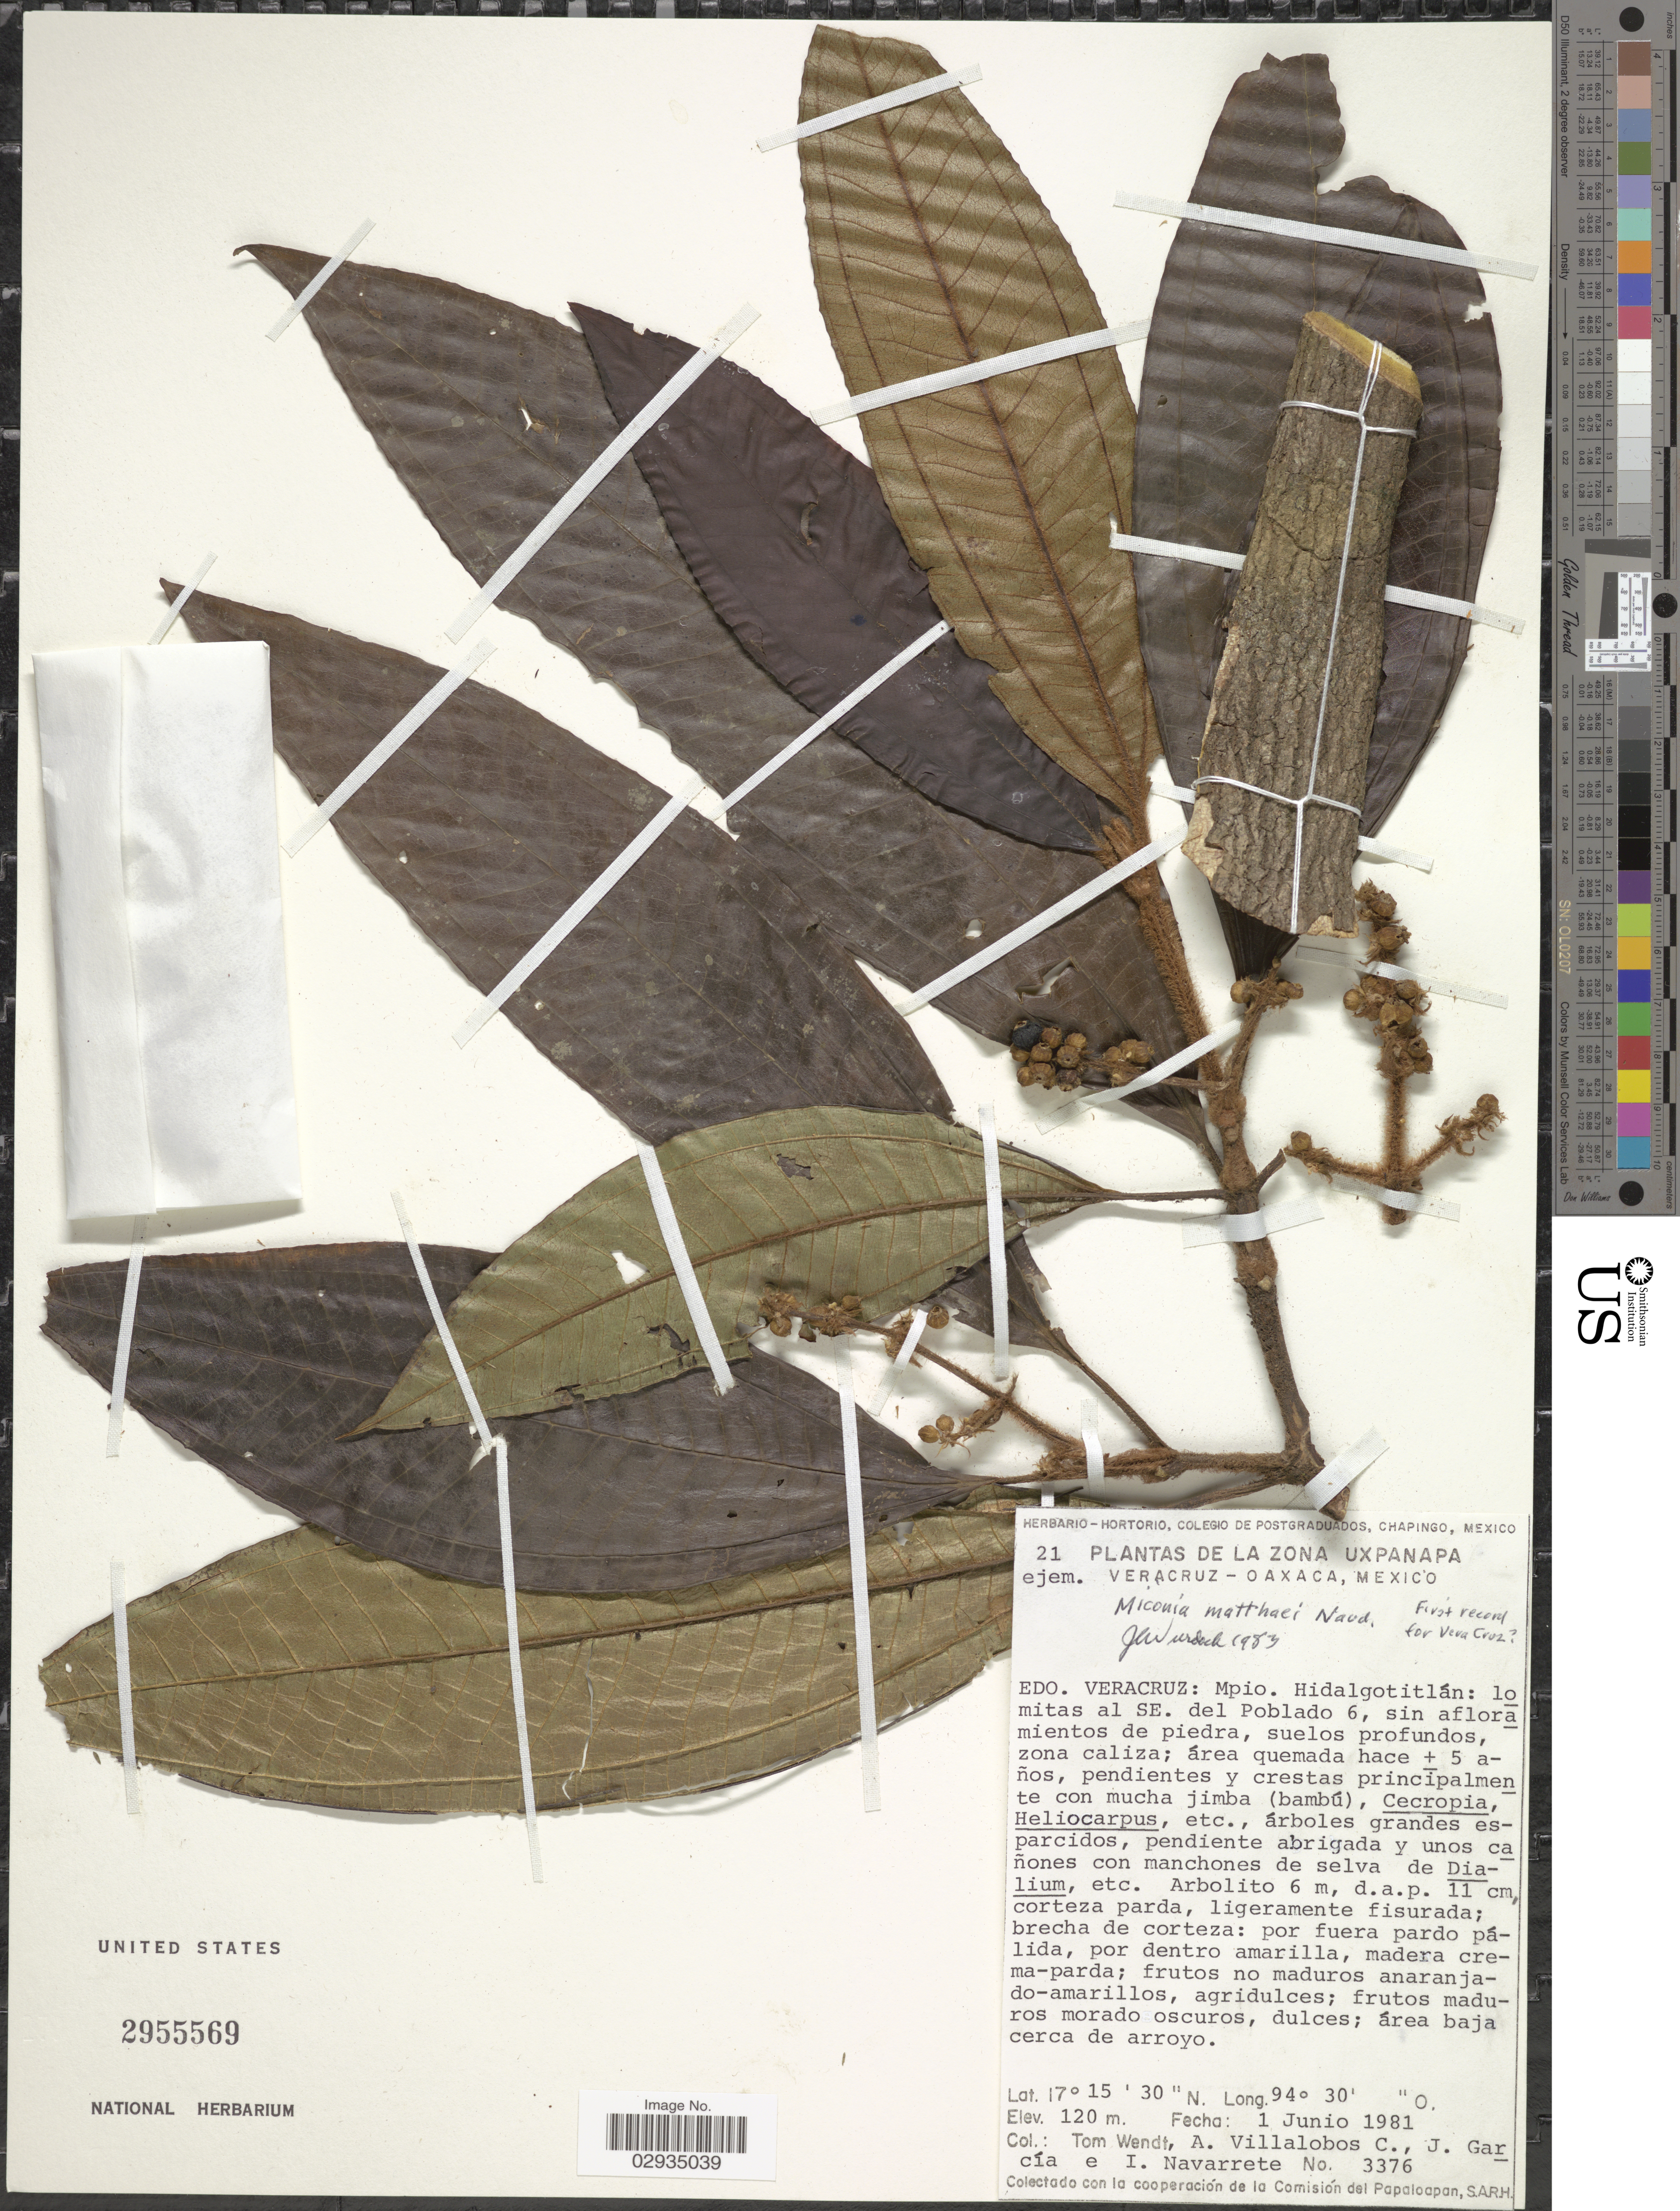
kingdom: Plantae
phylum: Tracheophyta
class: Magnoliopsida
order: Myrtales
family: Melastomataceae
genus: Miconia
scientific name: Miconia matthaei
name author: Naudin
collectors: T. L. Wendt, A. Villalobos C., J. García & I. Navarrete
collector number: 3376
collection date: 1981-06-01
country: Mexico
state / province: Veracruz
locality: Veracruz. La Zona Uxpanapa. Veracruz: Mpio. Hidalgotitlán: lomitas al SE. del Poblado 6, sin aflora mientos de piedra, suelos profundos, zona caliza.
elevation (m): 120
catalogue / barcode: US 2955569